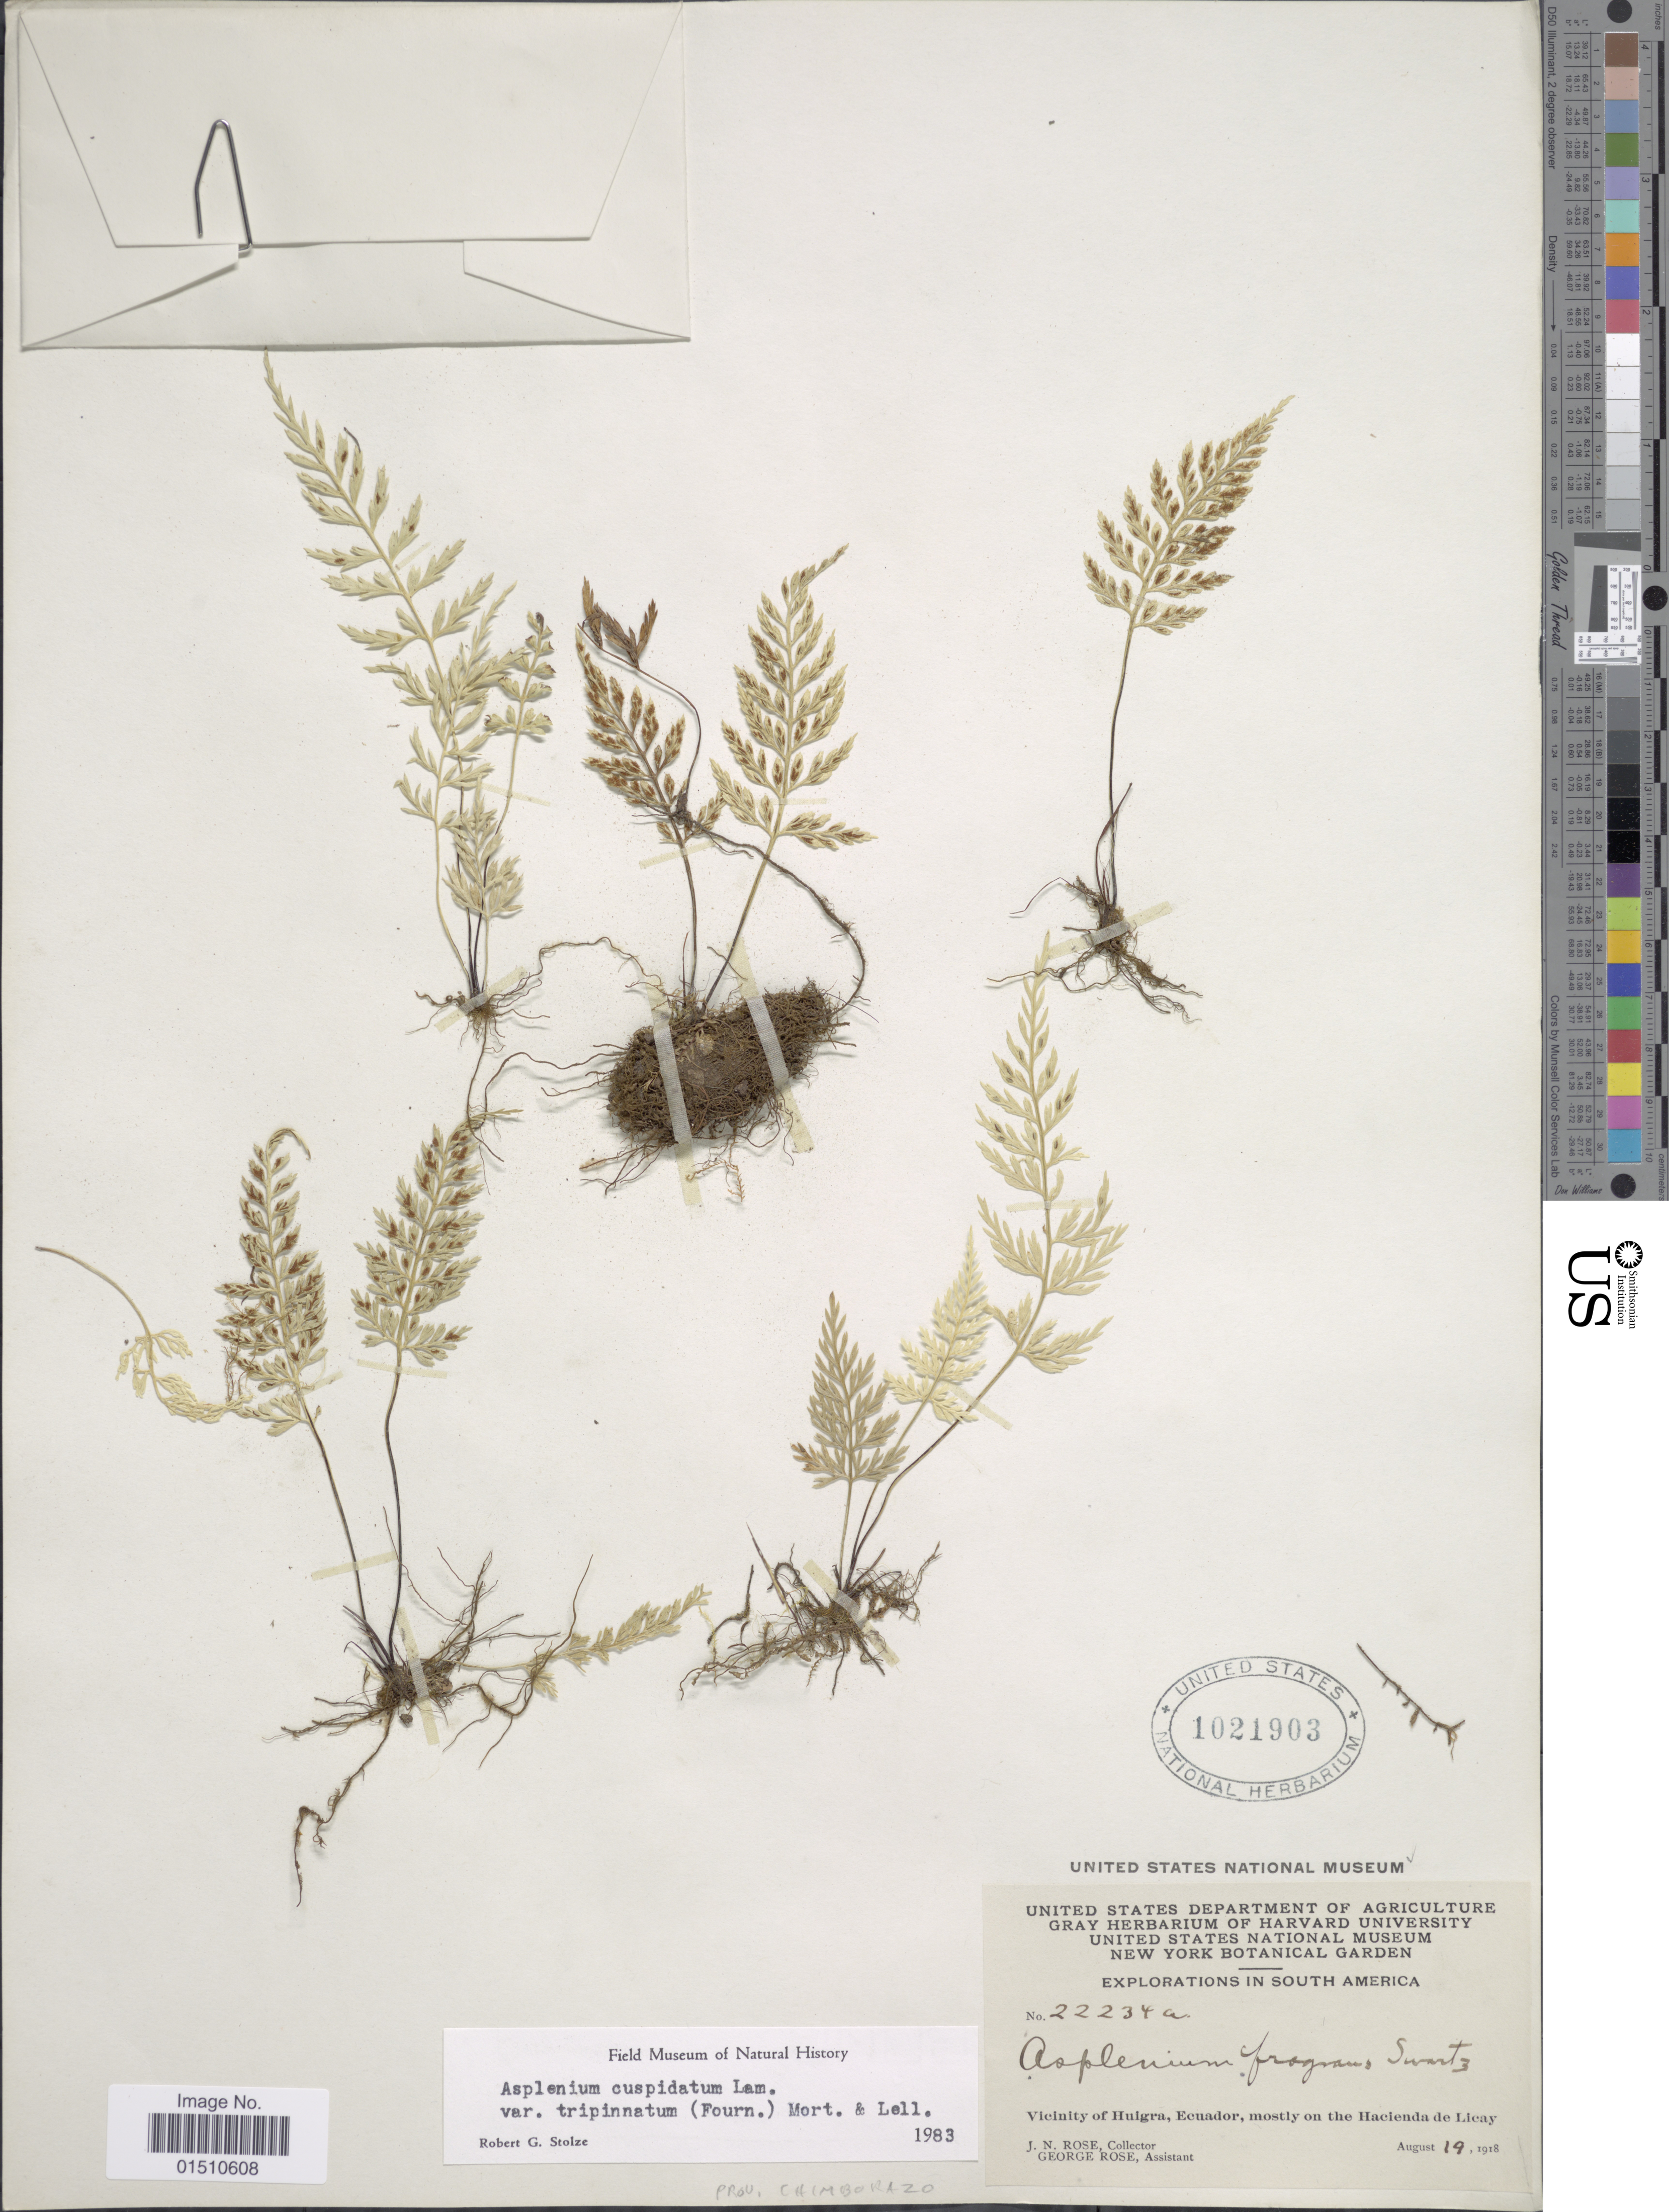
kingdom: Plantae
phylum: Tracheophyta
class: Polypodiopsida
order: Polypodiales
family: Aspleniaceae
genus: Asplenium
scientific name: Asplenium cuspidatum var. tripinnatum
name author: (E. Fourn.) C.V. Morton & Lellinger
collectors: J. N. Rose & G. Rose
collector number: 22234a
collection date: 1918-08-19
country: Ecuador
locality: South America, Vicinity of Huigra, Ecuador, mostly on the Hacienda de Licay.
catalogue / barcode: US 1021903